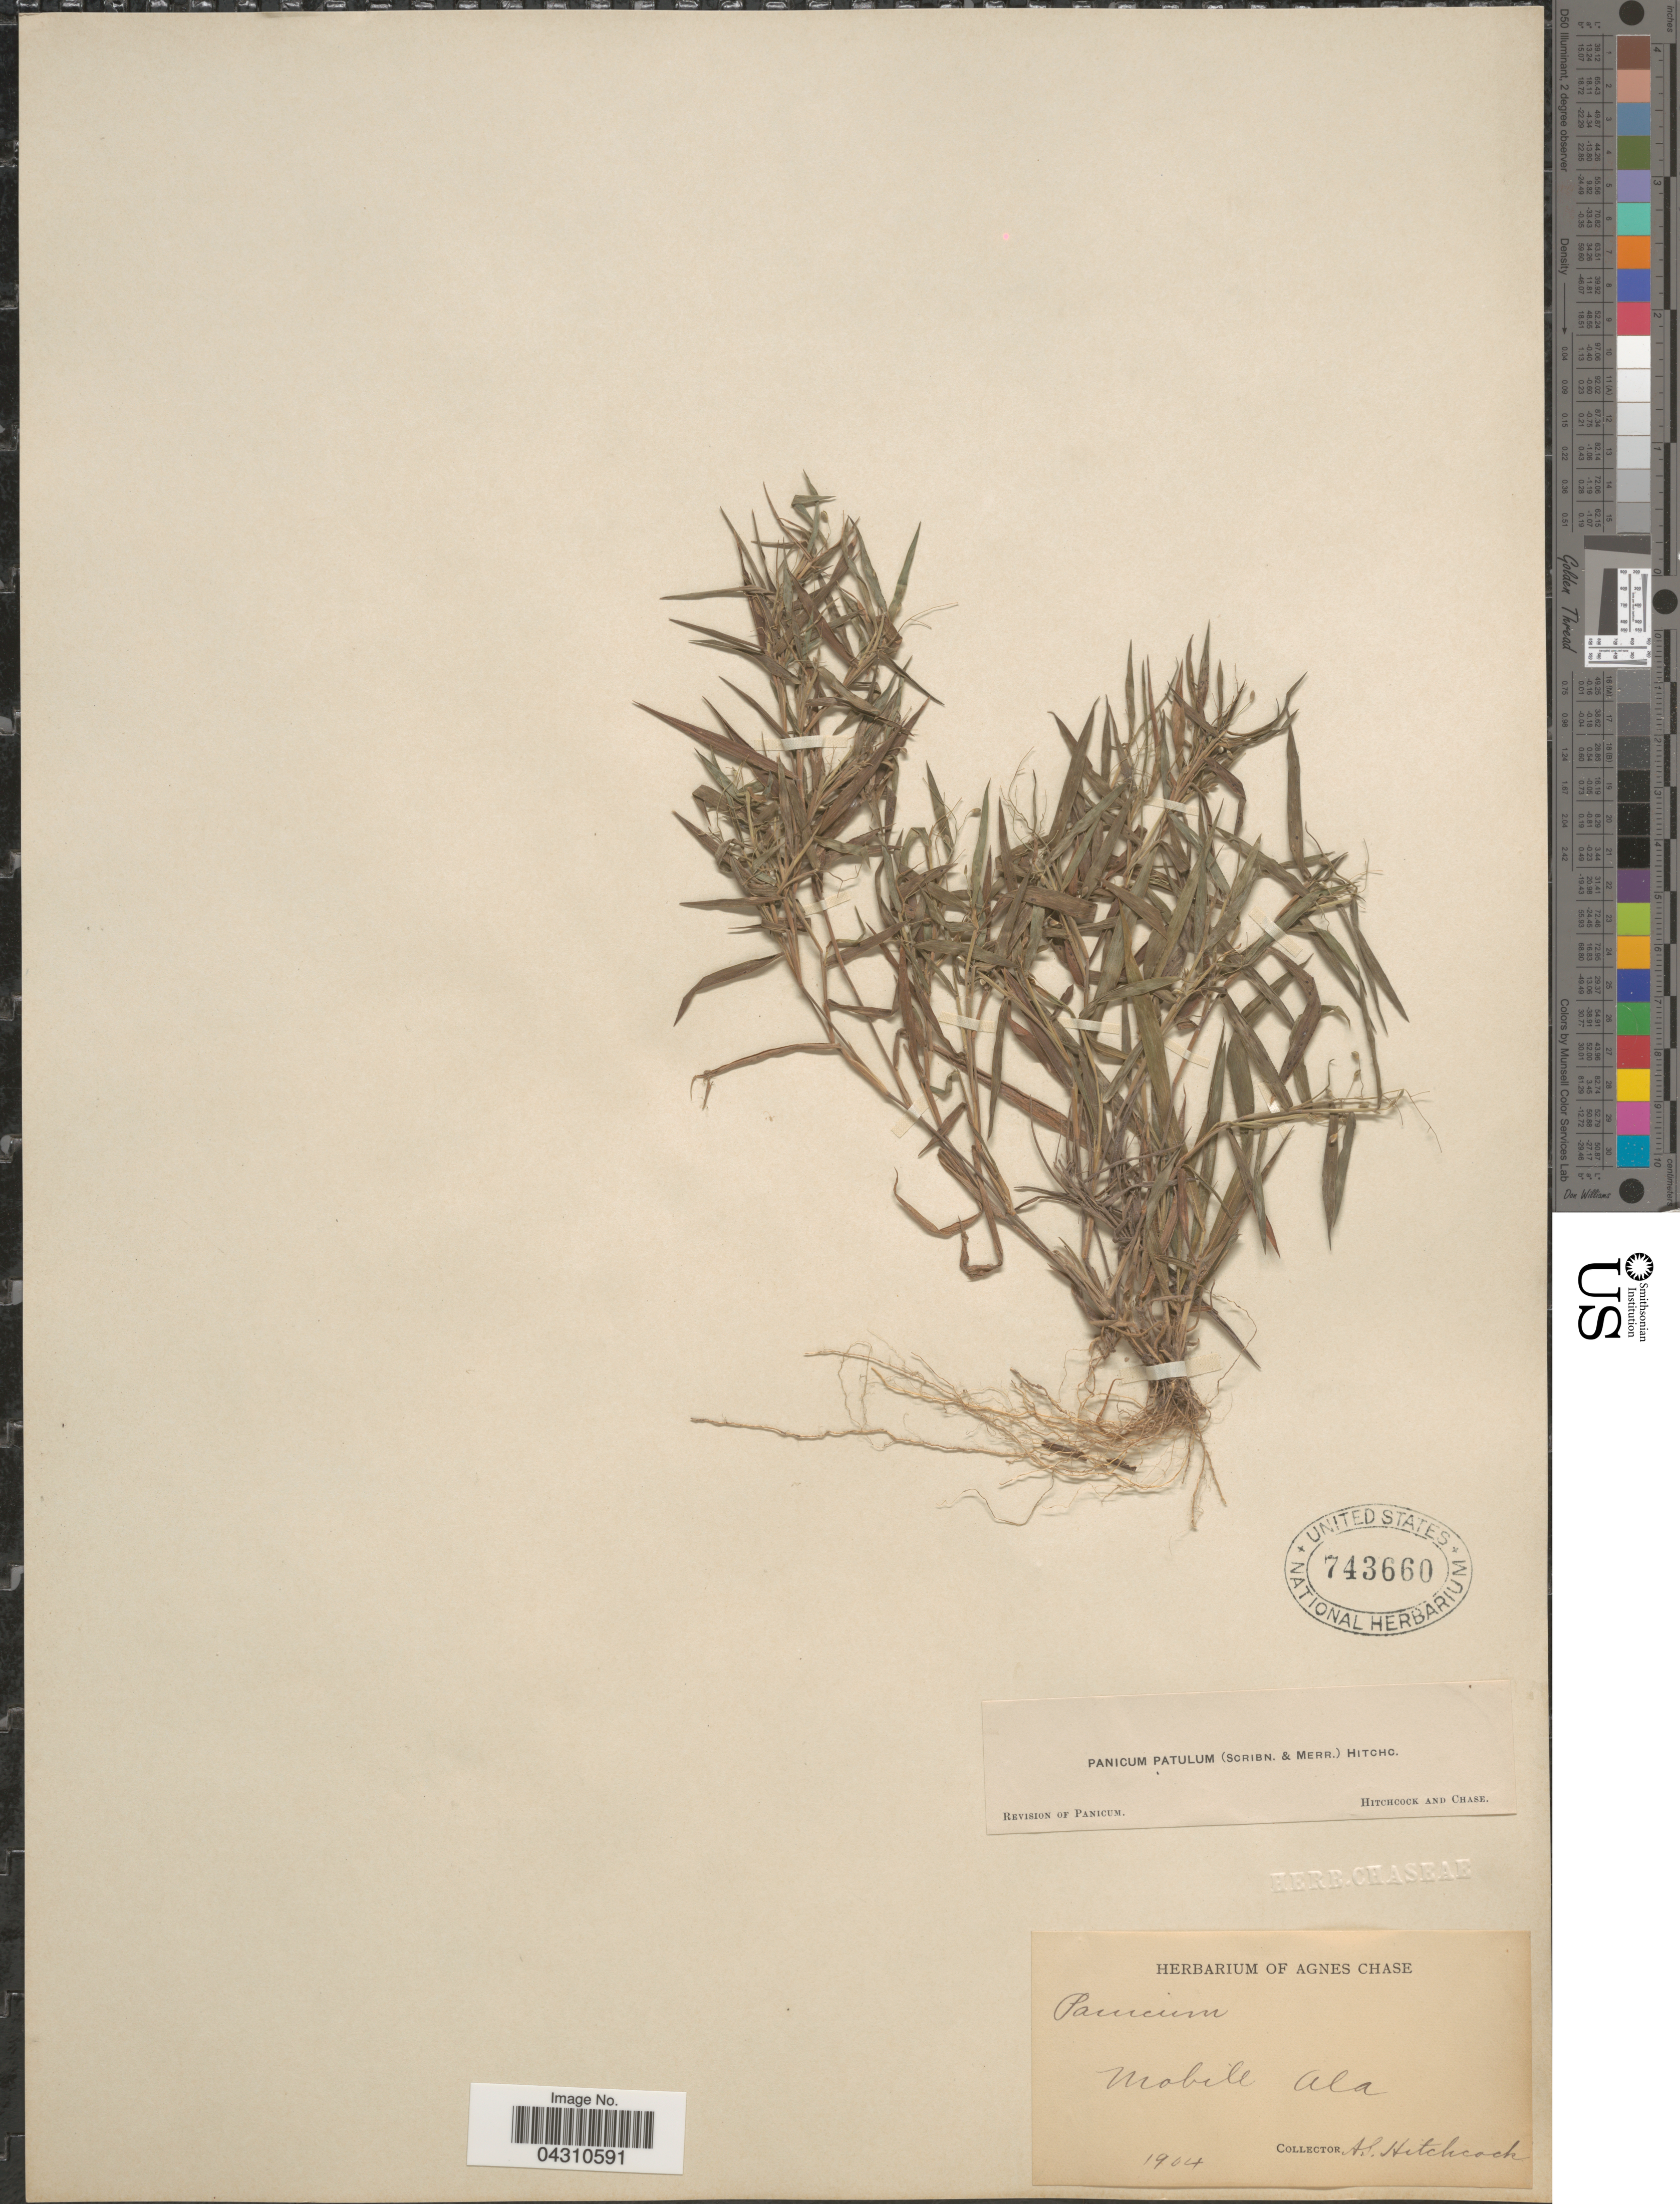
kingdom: Plantae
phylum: Tracheophyta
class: Liliopsida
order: Poales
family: Poaceae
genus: Dichanthelium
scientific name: Dichanthelium portoricense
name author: (Desv. ex Ham.) B.F. Hansen & Wunderlin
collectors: A. S. Hitchcock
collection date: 1904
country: United States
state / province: Alabama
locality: Mobile.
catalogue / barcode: US 743660